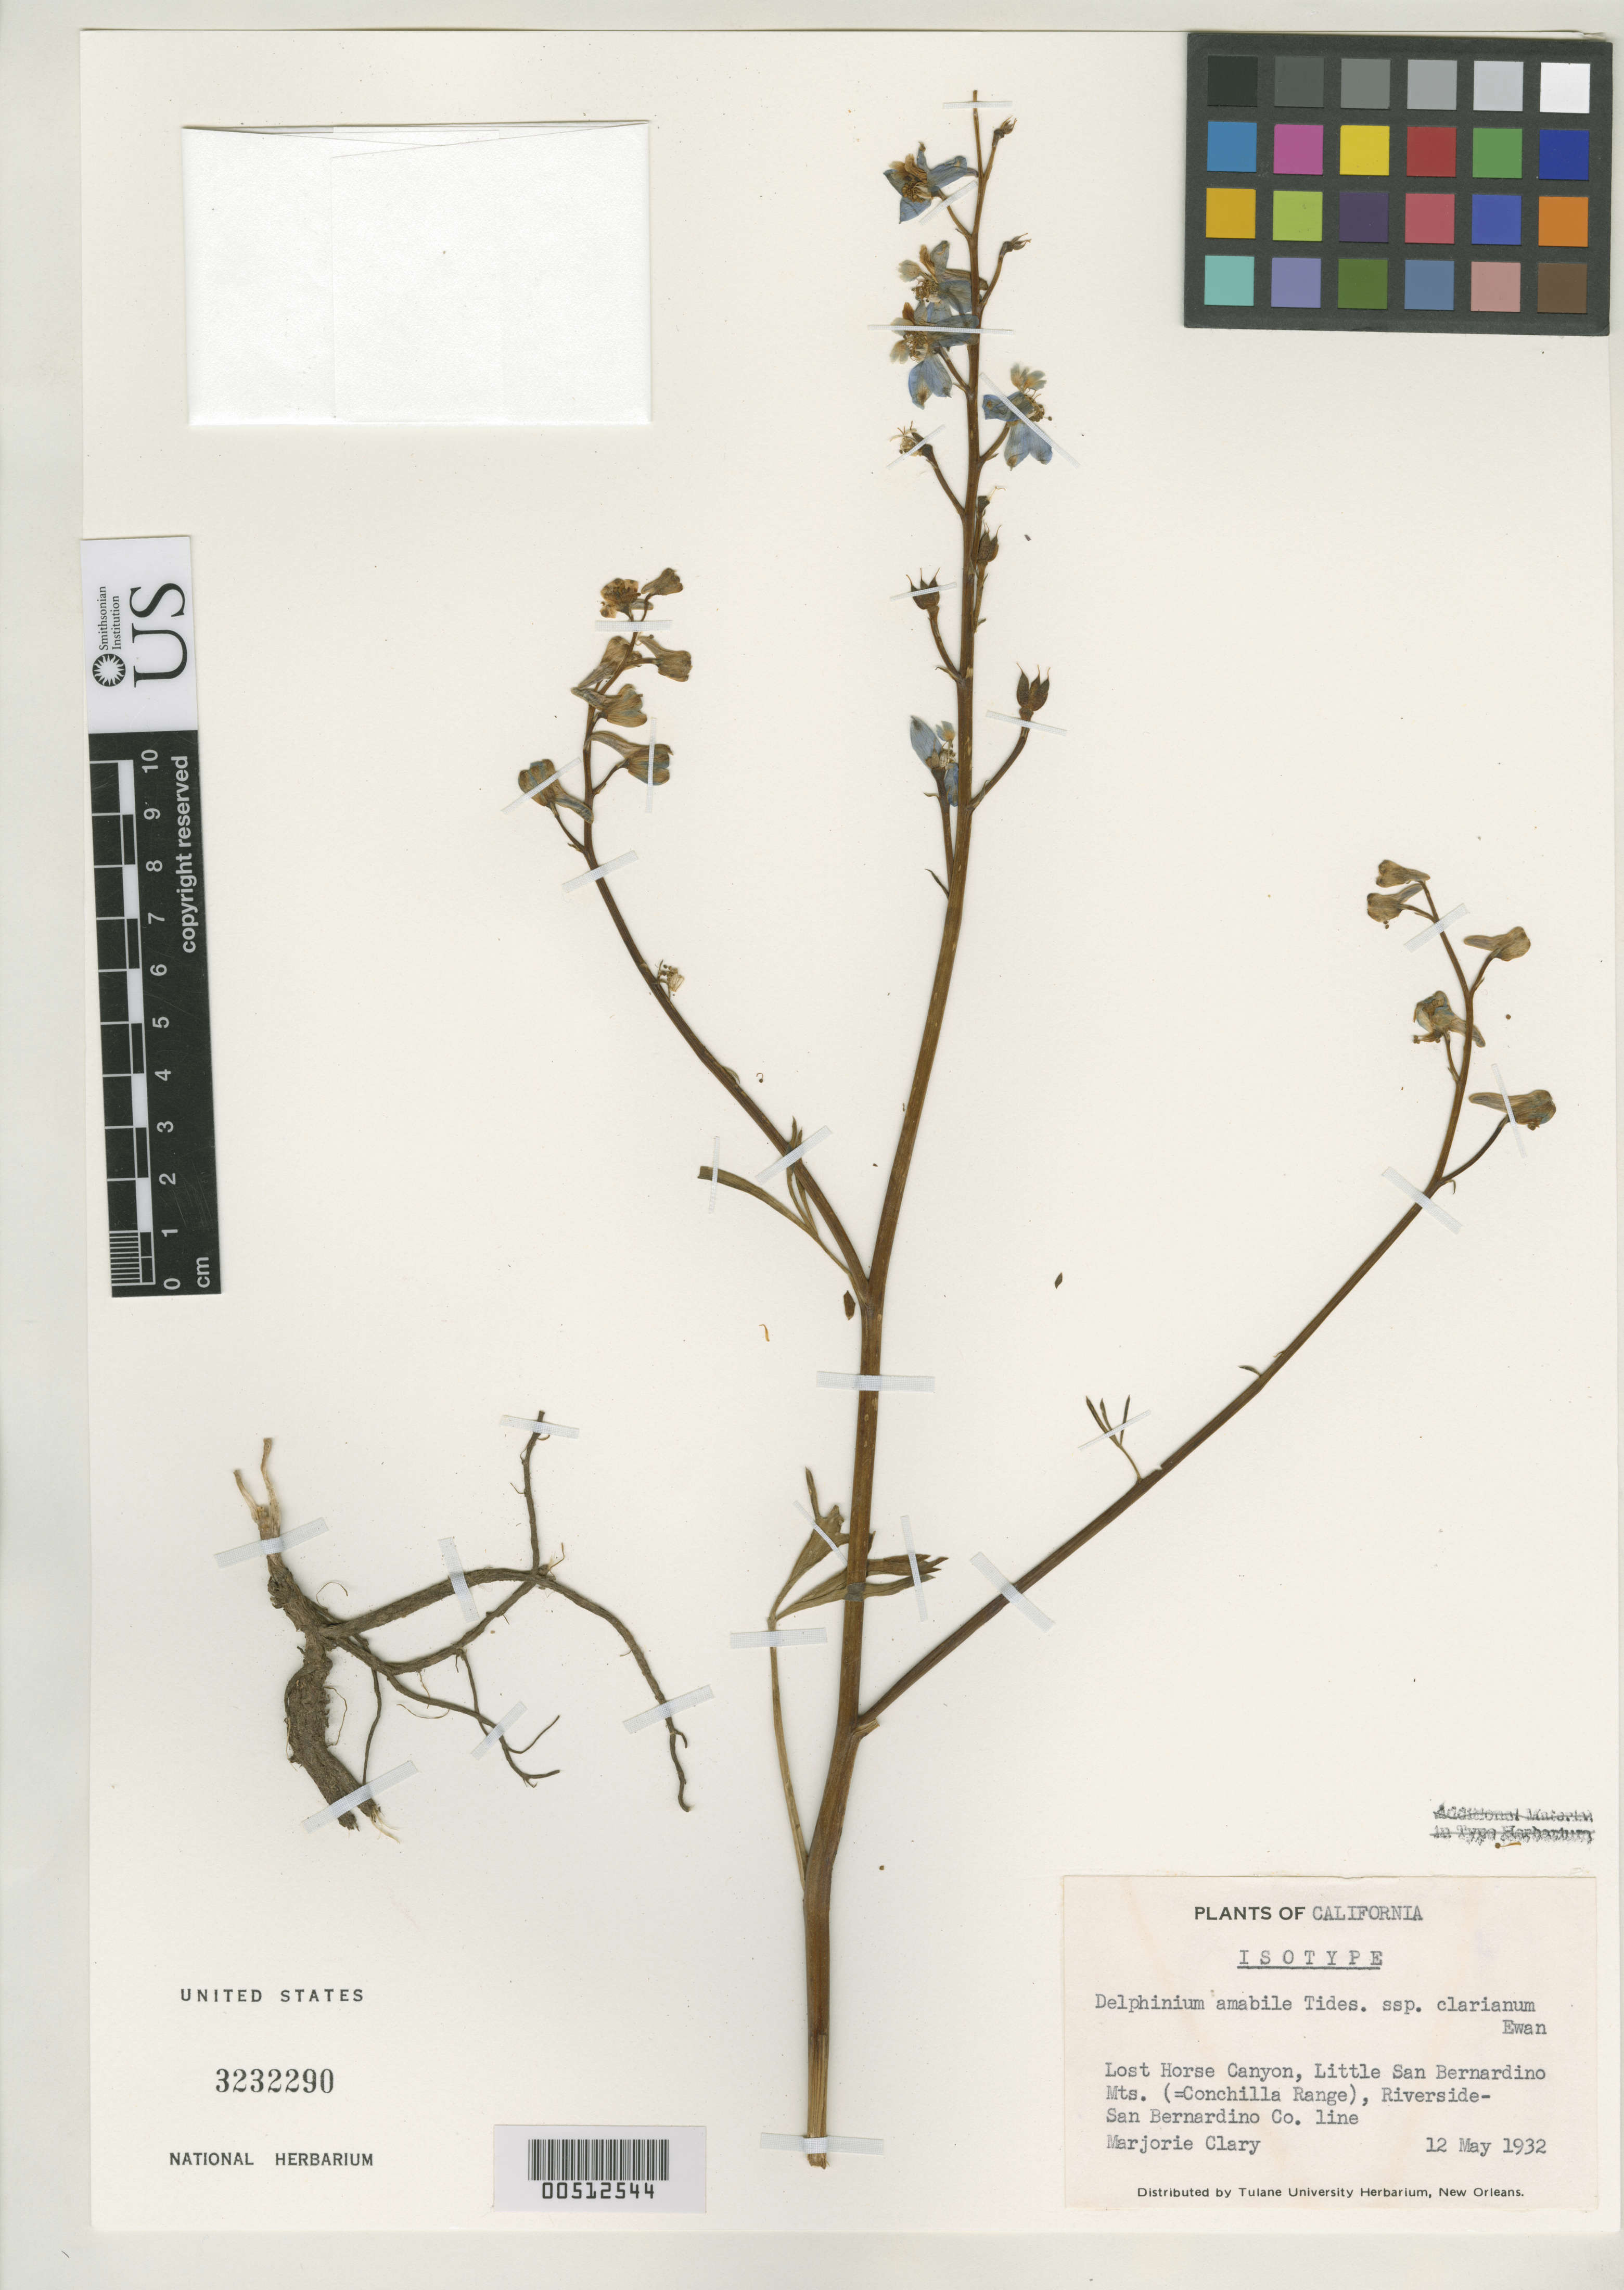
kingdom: Plantae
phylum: Tracheophyta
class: Magnoliopsida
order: Ranunculales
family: Ranunculaceae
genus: Delphinium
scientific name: Delphinium amabile subsp. clarianum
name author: Ewan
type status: Isotype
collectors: M. Clary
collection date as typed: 12 May 1932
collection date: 1932-05-12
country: United States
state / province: California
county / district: San Bernardino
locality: Lost Horse Canyon, Little San Bernardino Mts. (=Conchilla Range), Riverside - San Bernardino Co. line.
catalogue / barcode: US 3232290